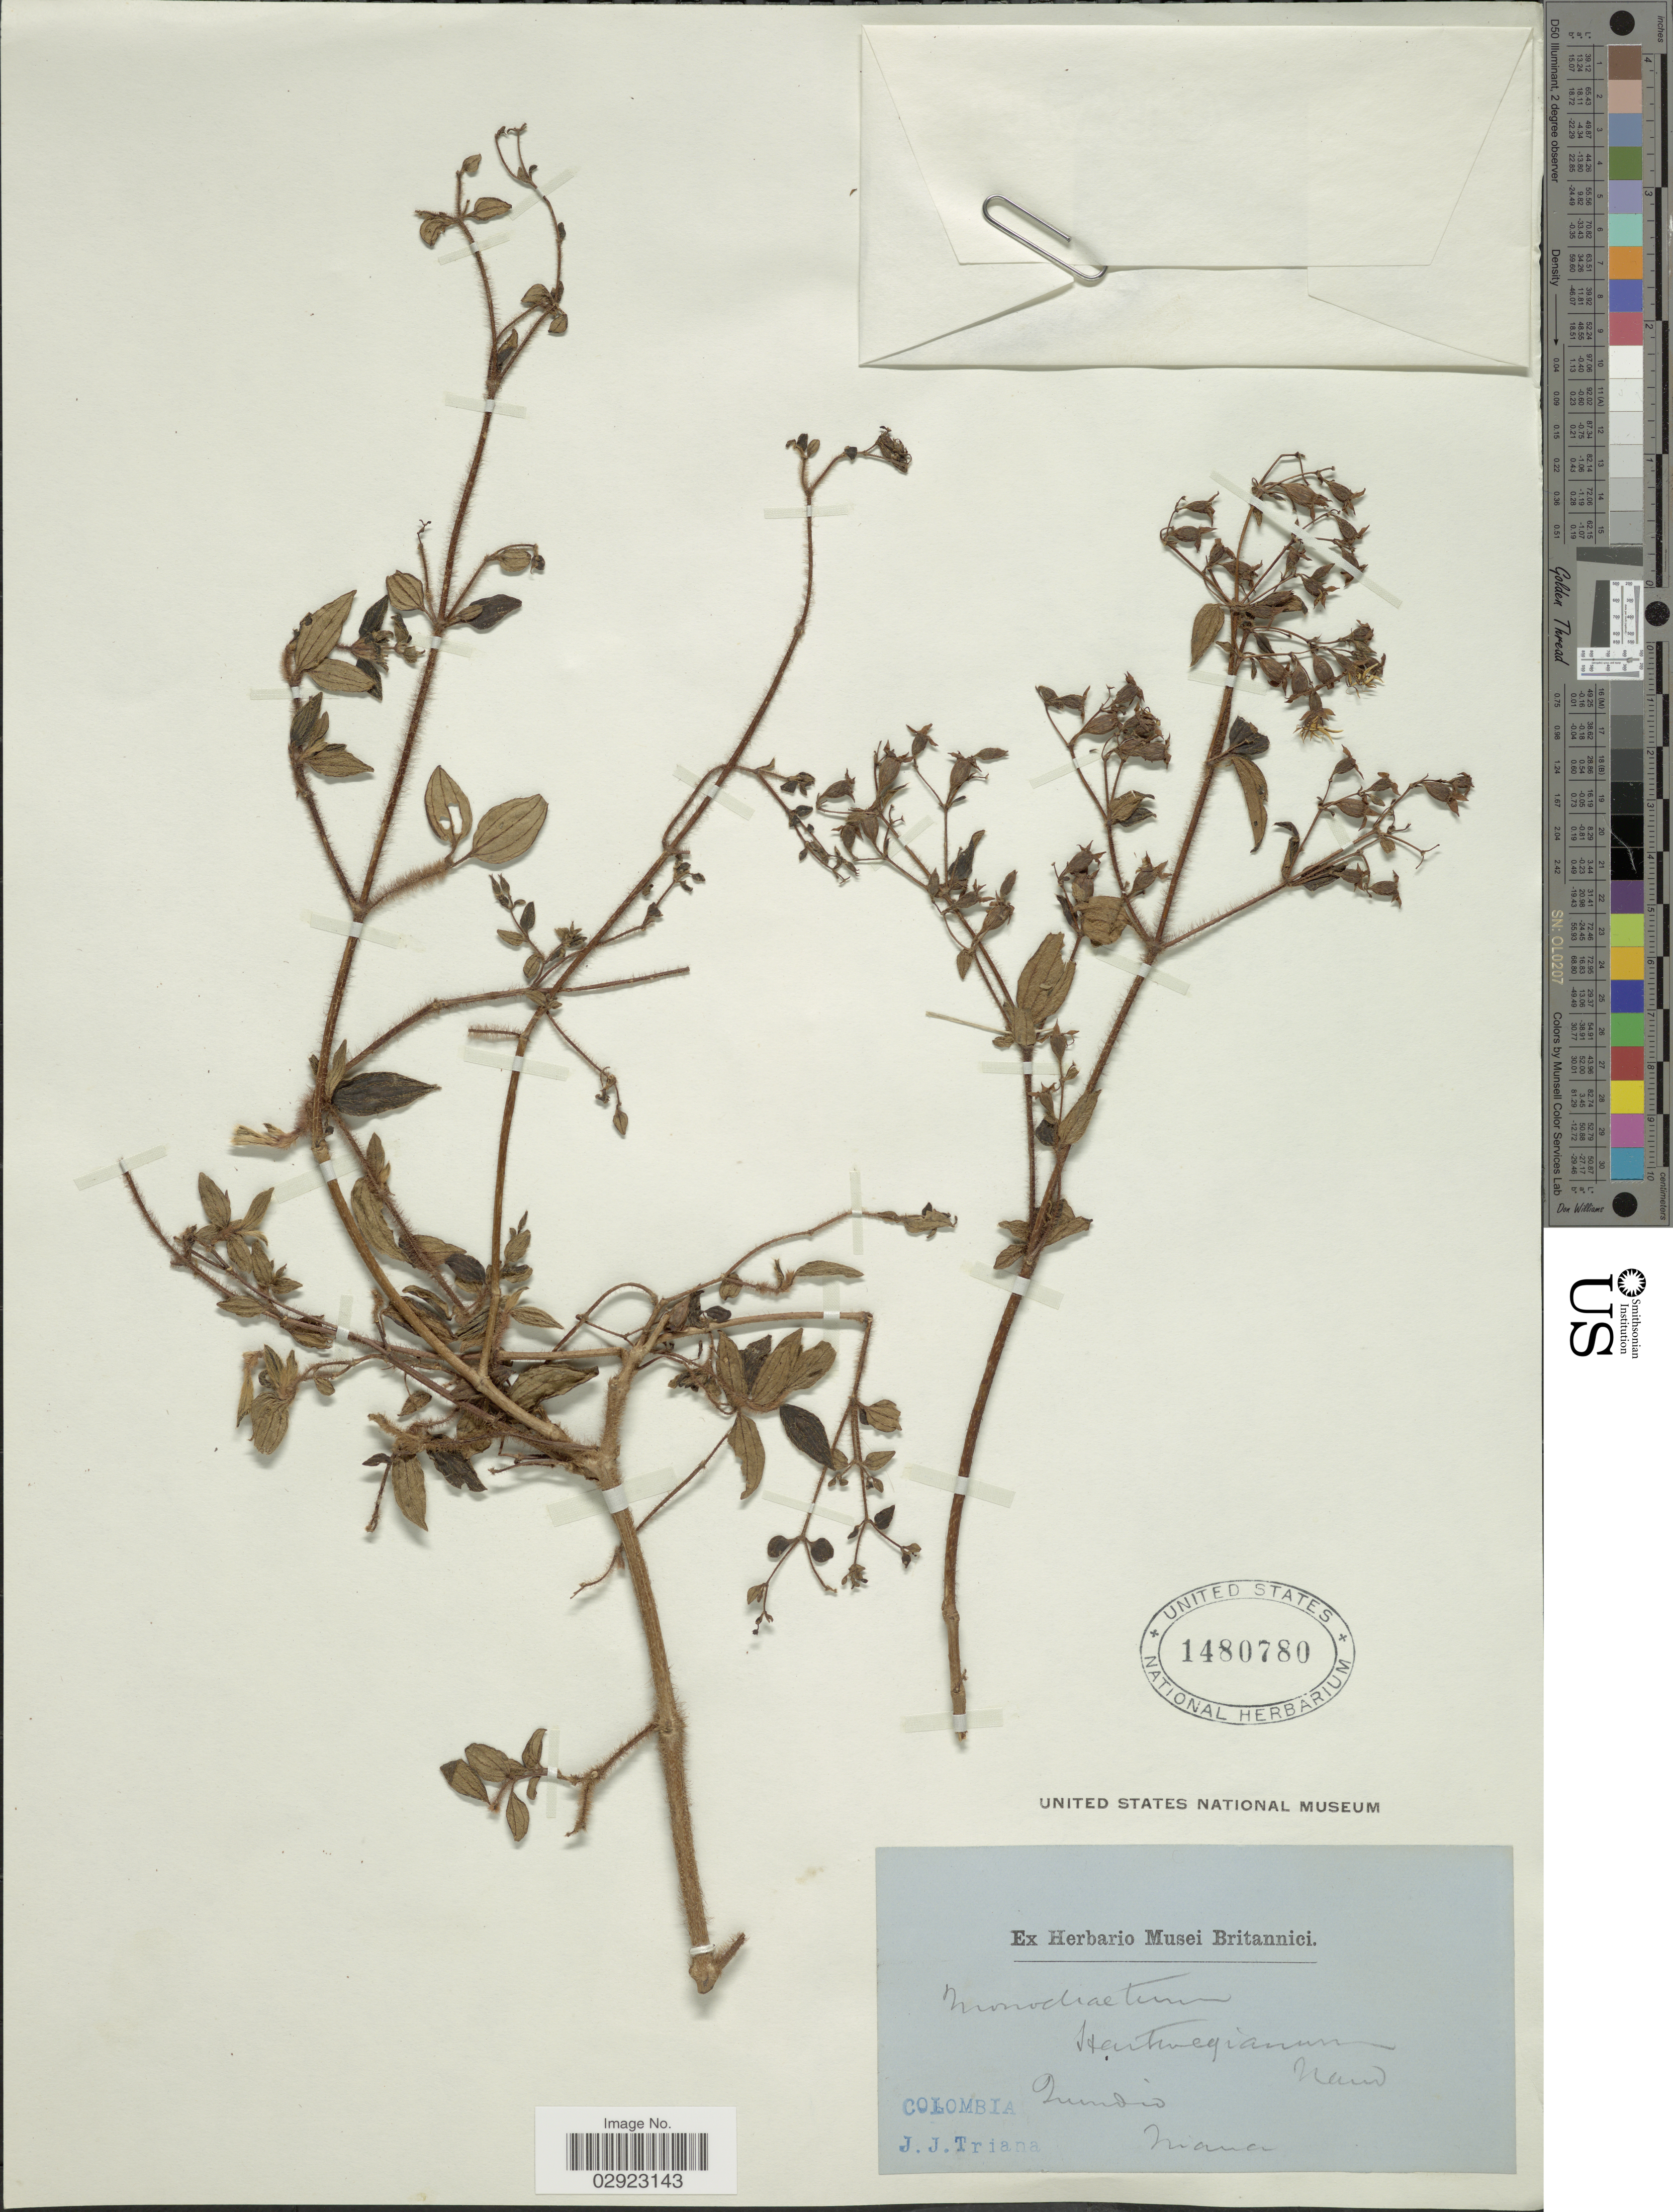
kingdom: Plantae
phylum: Tracheophyta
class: Magnoliopsida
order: Myrtales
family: Melastomataceae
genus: Monochaetum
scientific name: Monochaetum hartwegianum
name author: Naudin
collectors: J. J. Triana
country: Colombia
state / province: Quindío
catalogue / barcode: US 1480780